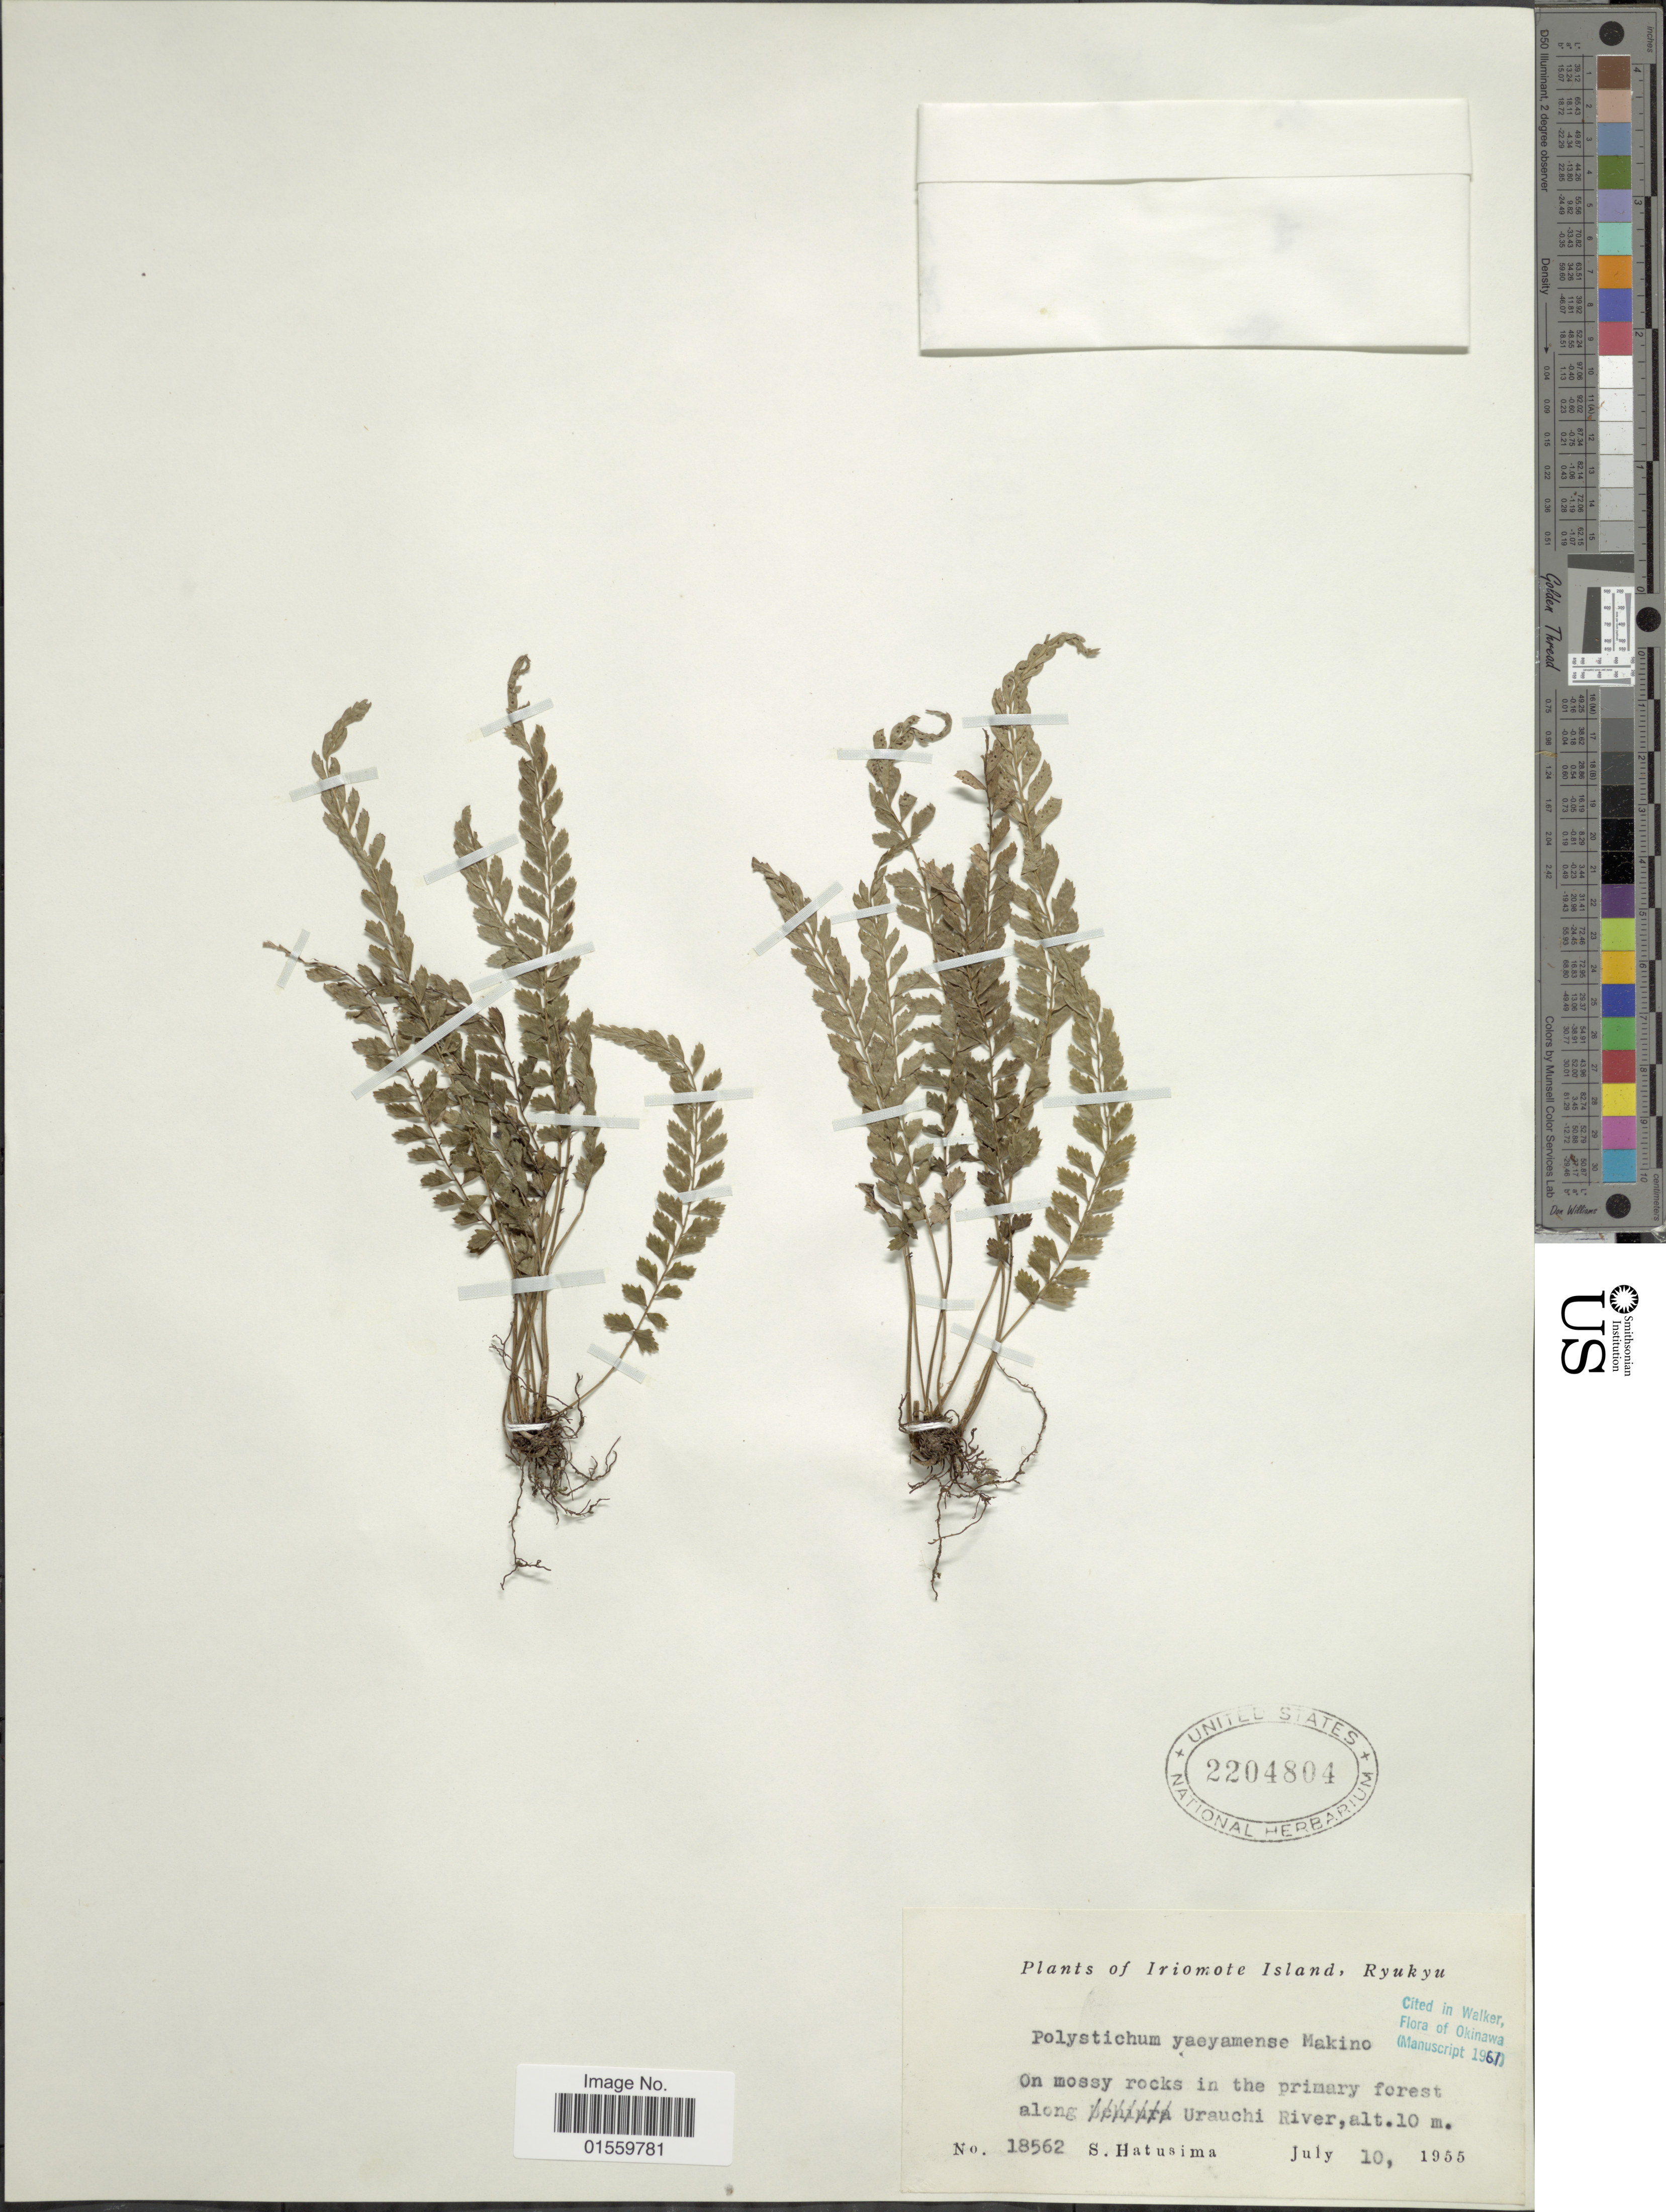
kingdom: Plantae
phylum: Tracheophyta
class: Polypodiopsida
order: Polypodiales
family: Dryopteridaceae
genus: Polystichum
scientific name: Polystichum yaeyamense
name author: (Makino) Makino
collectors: S. Hatusima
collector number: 18562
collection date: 1955-07-10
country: Japan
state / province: Okinawa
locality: Iriomote Island, Ryukyu, along Urauchi River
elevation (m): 10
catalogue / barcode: US 2204804